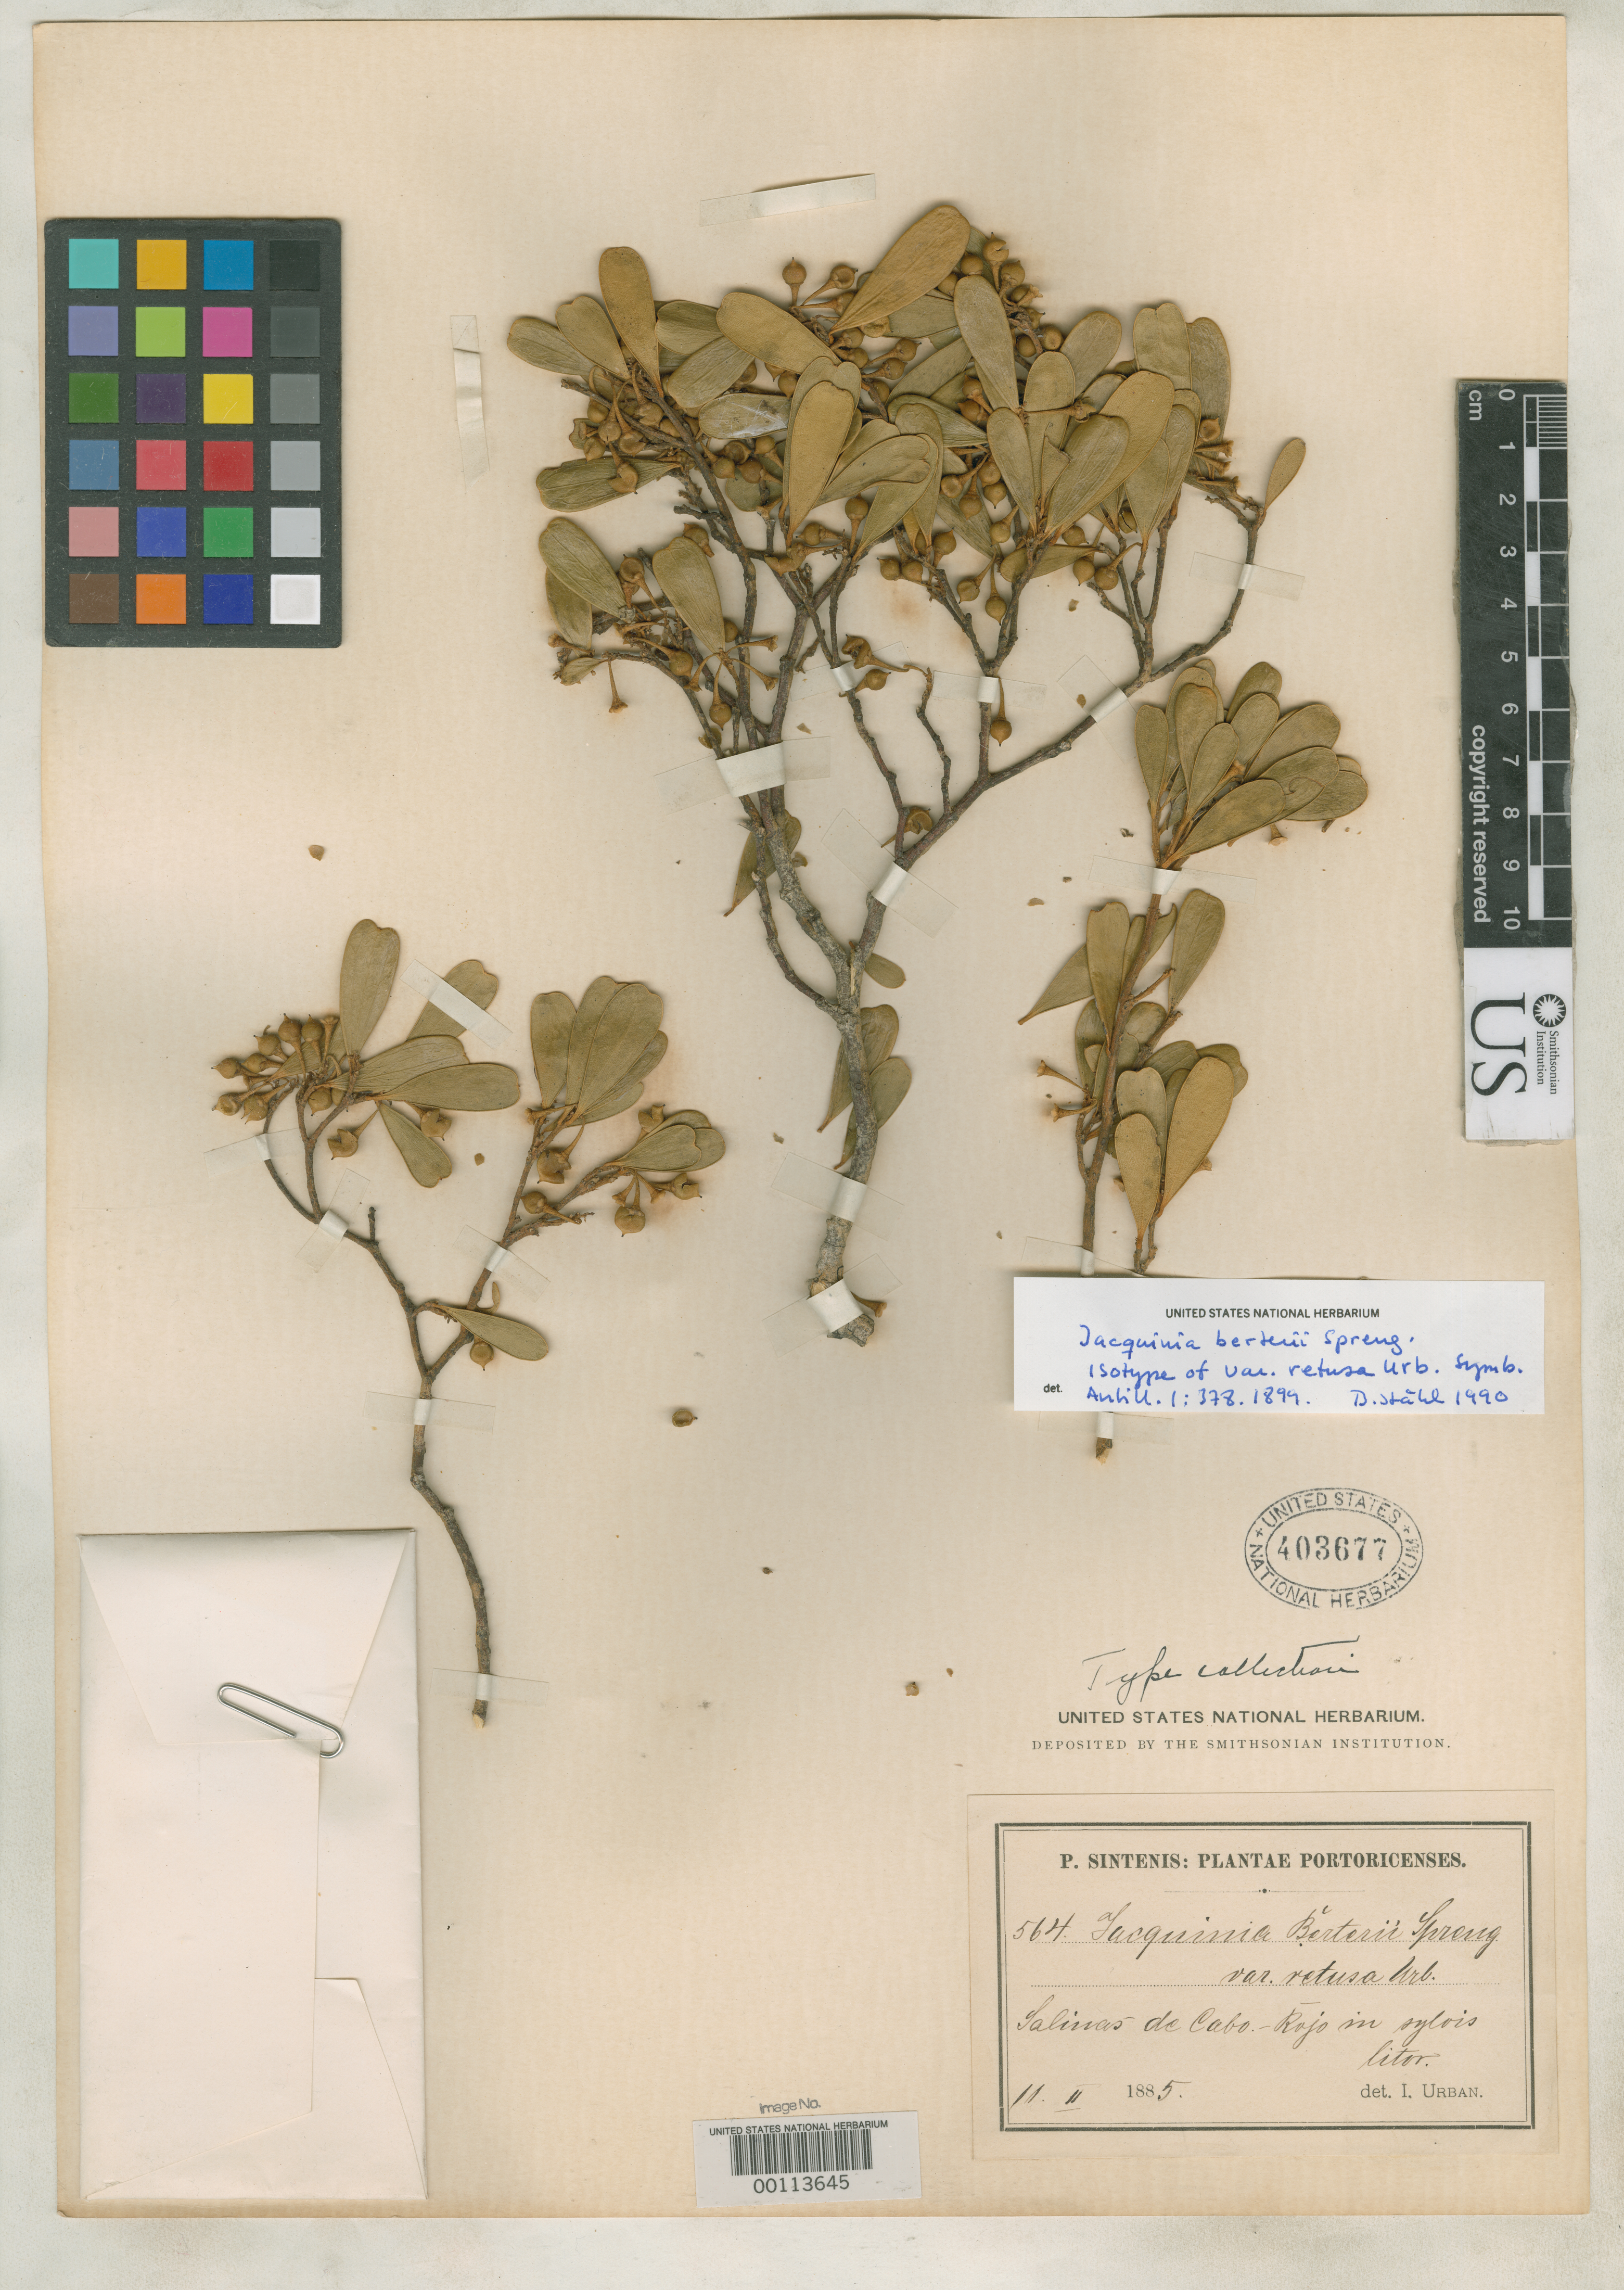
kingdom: Plantae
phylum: Tracheophyta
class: Magnoliopsida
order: Ericales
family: Primulaceae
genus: Jacquinia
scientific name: Jacquinia berterii var. retusa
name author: Urb.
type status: Isotype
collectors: P. Sintenis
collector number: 564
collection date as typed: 11 Feb 1885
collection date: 1885-02-11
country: Puerto Rico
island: Greater Antilles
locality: Near Salinas de Cabo-rojo.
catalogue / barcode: US 403677